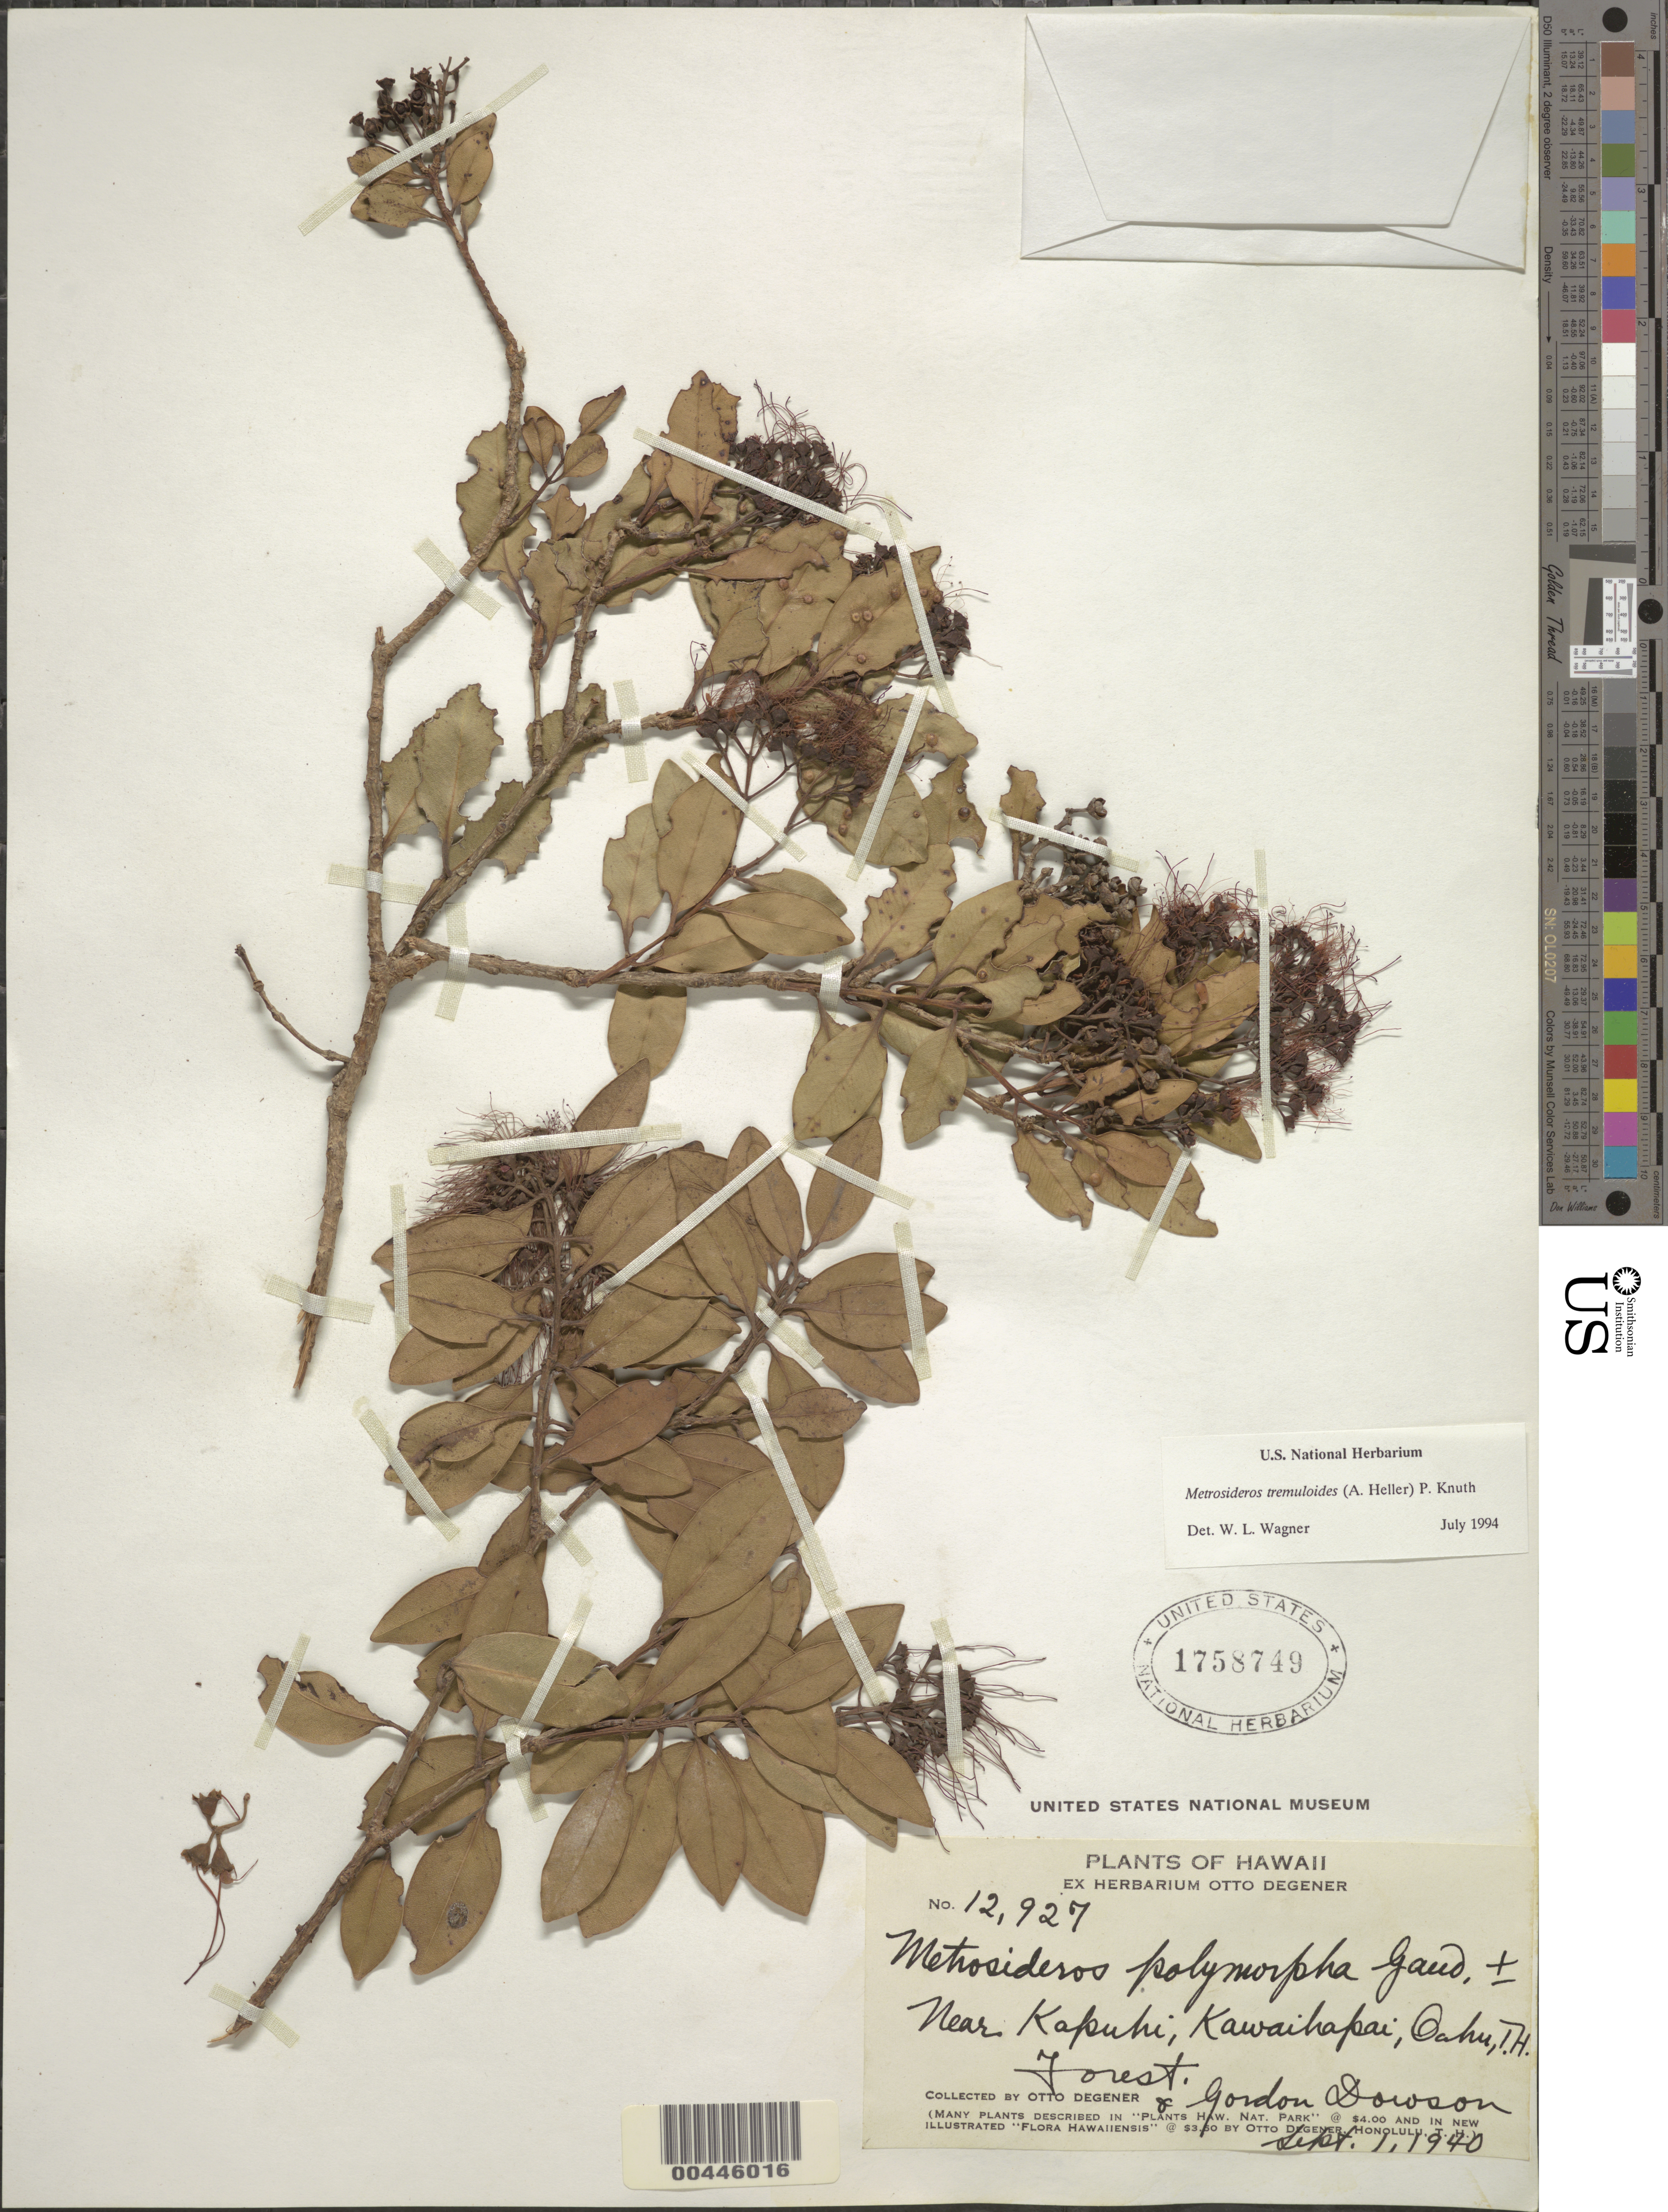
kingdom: Plantae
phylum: Tracheophyta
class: Magnoliopsida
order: Myrtales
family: Myrtaceae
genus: Metrosideros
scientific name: Metrosideros tremuloides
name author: (A. Heller) Knuth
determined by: Wagner, W. L., (BOT), Smithsonian Institution - National Museum of Natural History (UNITED STATES)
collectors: O. Degener & G. Dowson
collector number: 12927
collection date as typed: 1 Sep 1940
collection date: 1940-09-01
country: United States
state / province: Hawaii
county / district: Honolulu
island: Oahu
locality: Near Kapuhi, Kawaihapai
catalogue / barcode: US 1758749